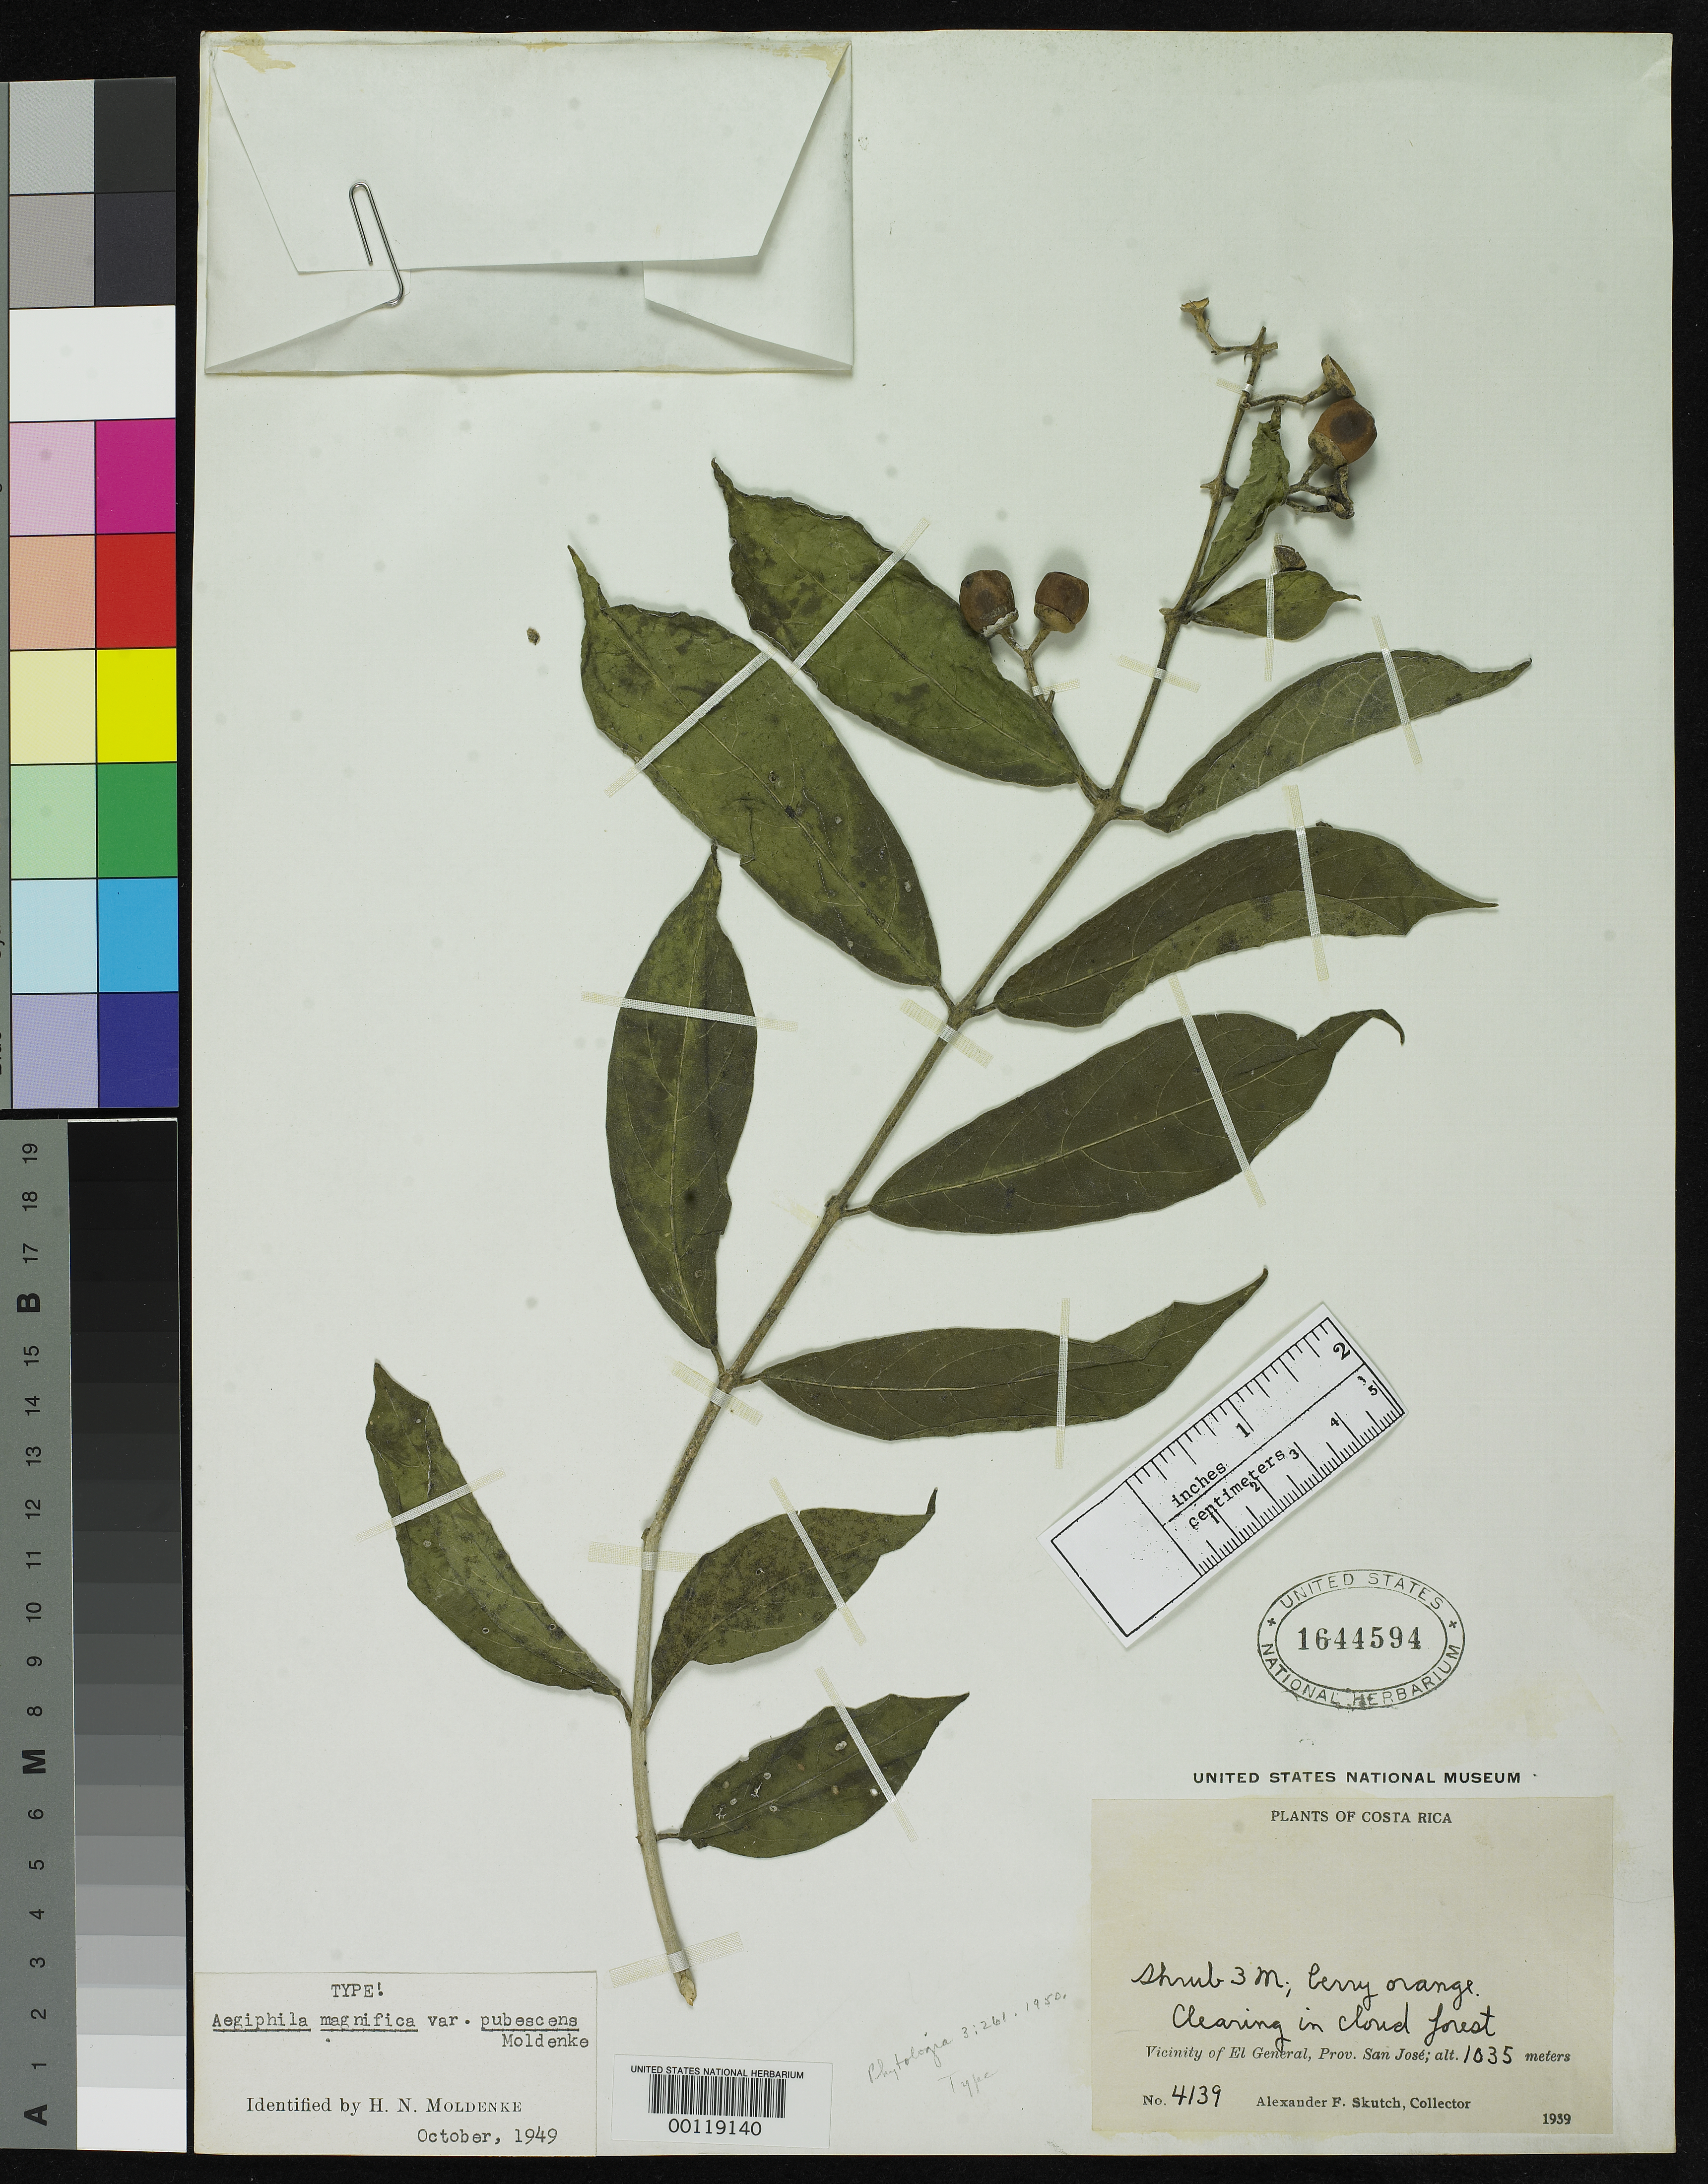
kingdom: Plantae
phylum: Tracheophyta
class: Magnoliopsida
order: Lamiales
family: Lamiaceae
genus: Aegiphila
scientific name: Aegiphila magnifica var. pubescens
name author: Moldenke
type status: Holotype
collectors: A. F. Skutch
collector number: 4139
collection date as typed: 1939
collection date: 1939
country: Costa Rica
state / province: San José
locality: Vicinity of El General.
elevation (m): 1035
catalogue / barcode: US 1644594